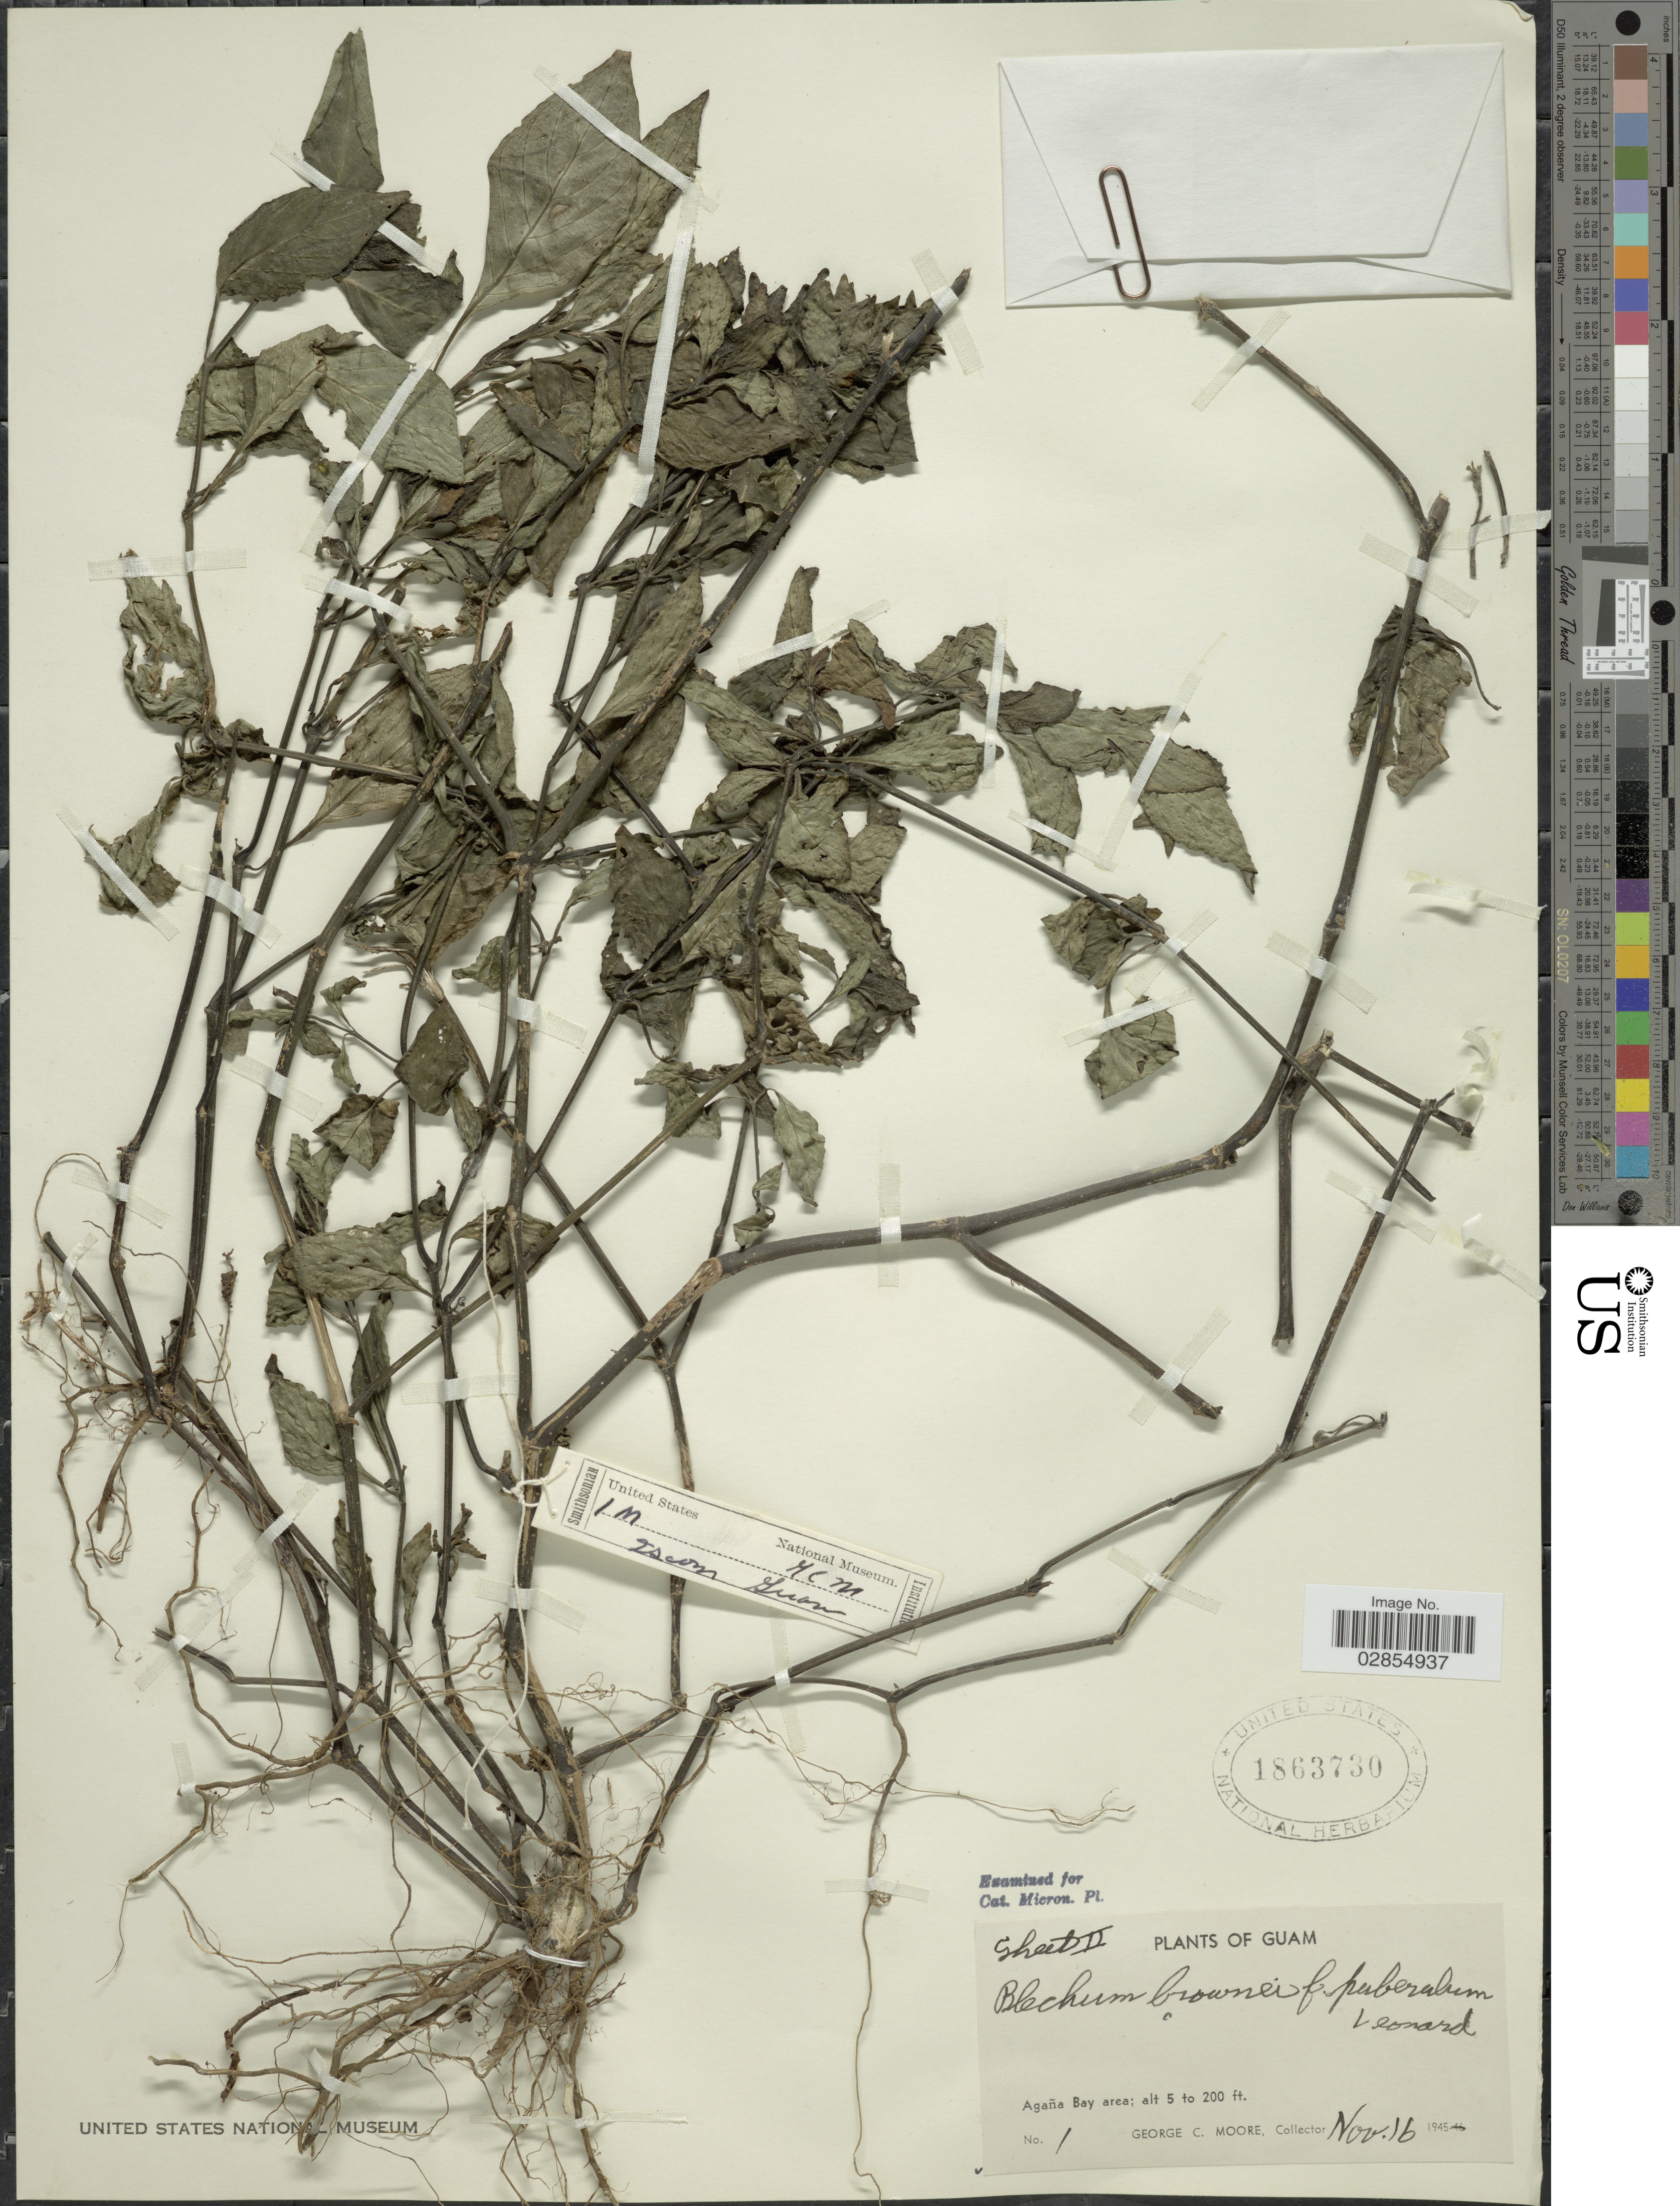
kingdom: Plantae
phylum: Tracheophyta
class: Magnoliopsida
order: Lamiales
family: Acanthaceae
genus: Blechum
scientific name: Blechum pyramidatum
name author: (Lam.) Urb.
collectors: G. C. Moore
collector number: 1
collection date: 1945-11-16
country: Guam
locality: Agaña Bay area.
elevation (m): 2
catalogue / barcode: US 1863730